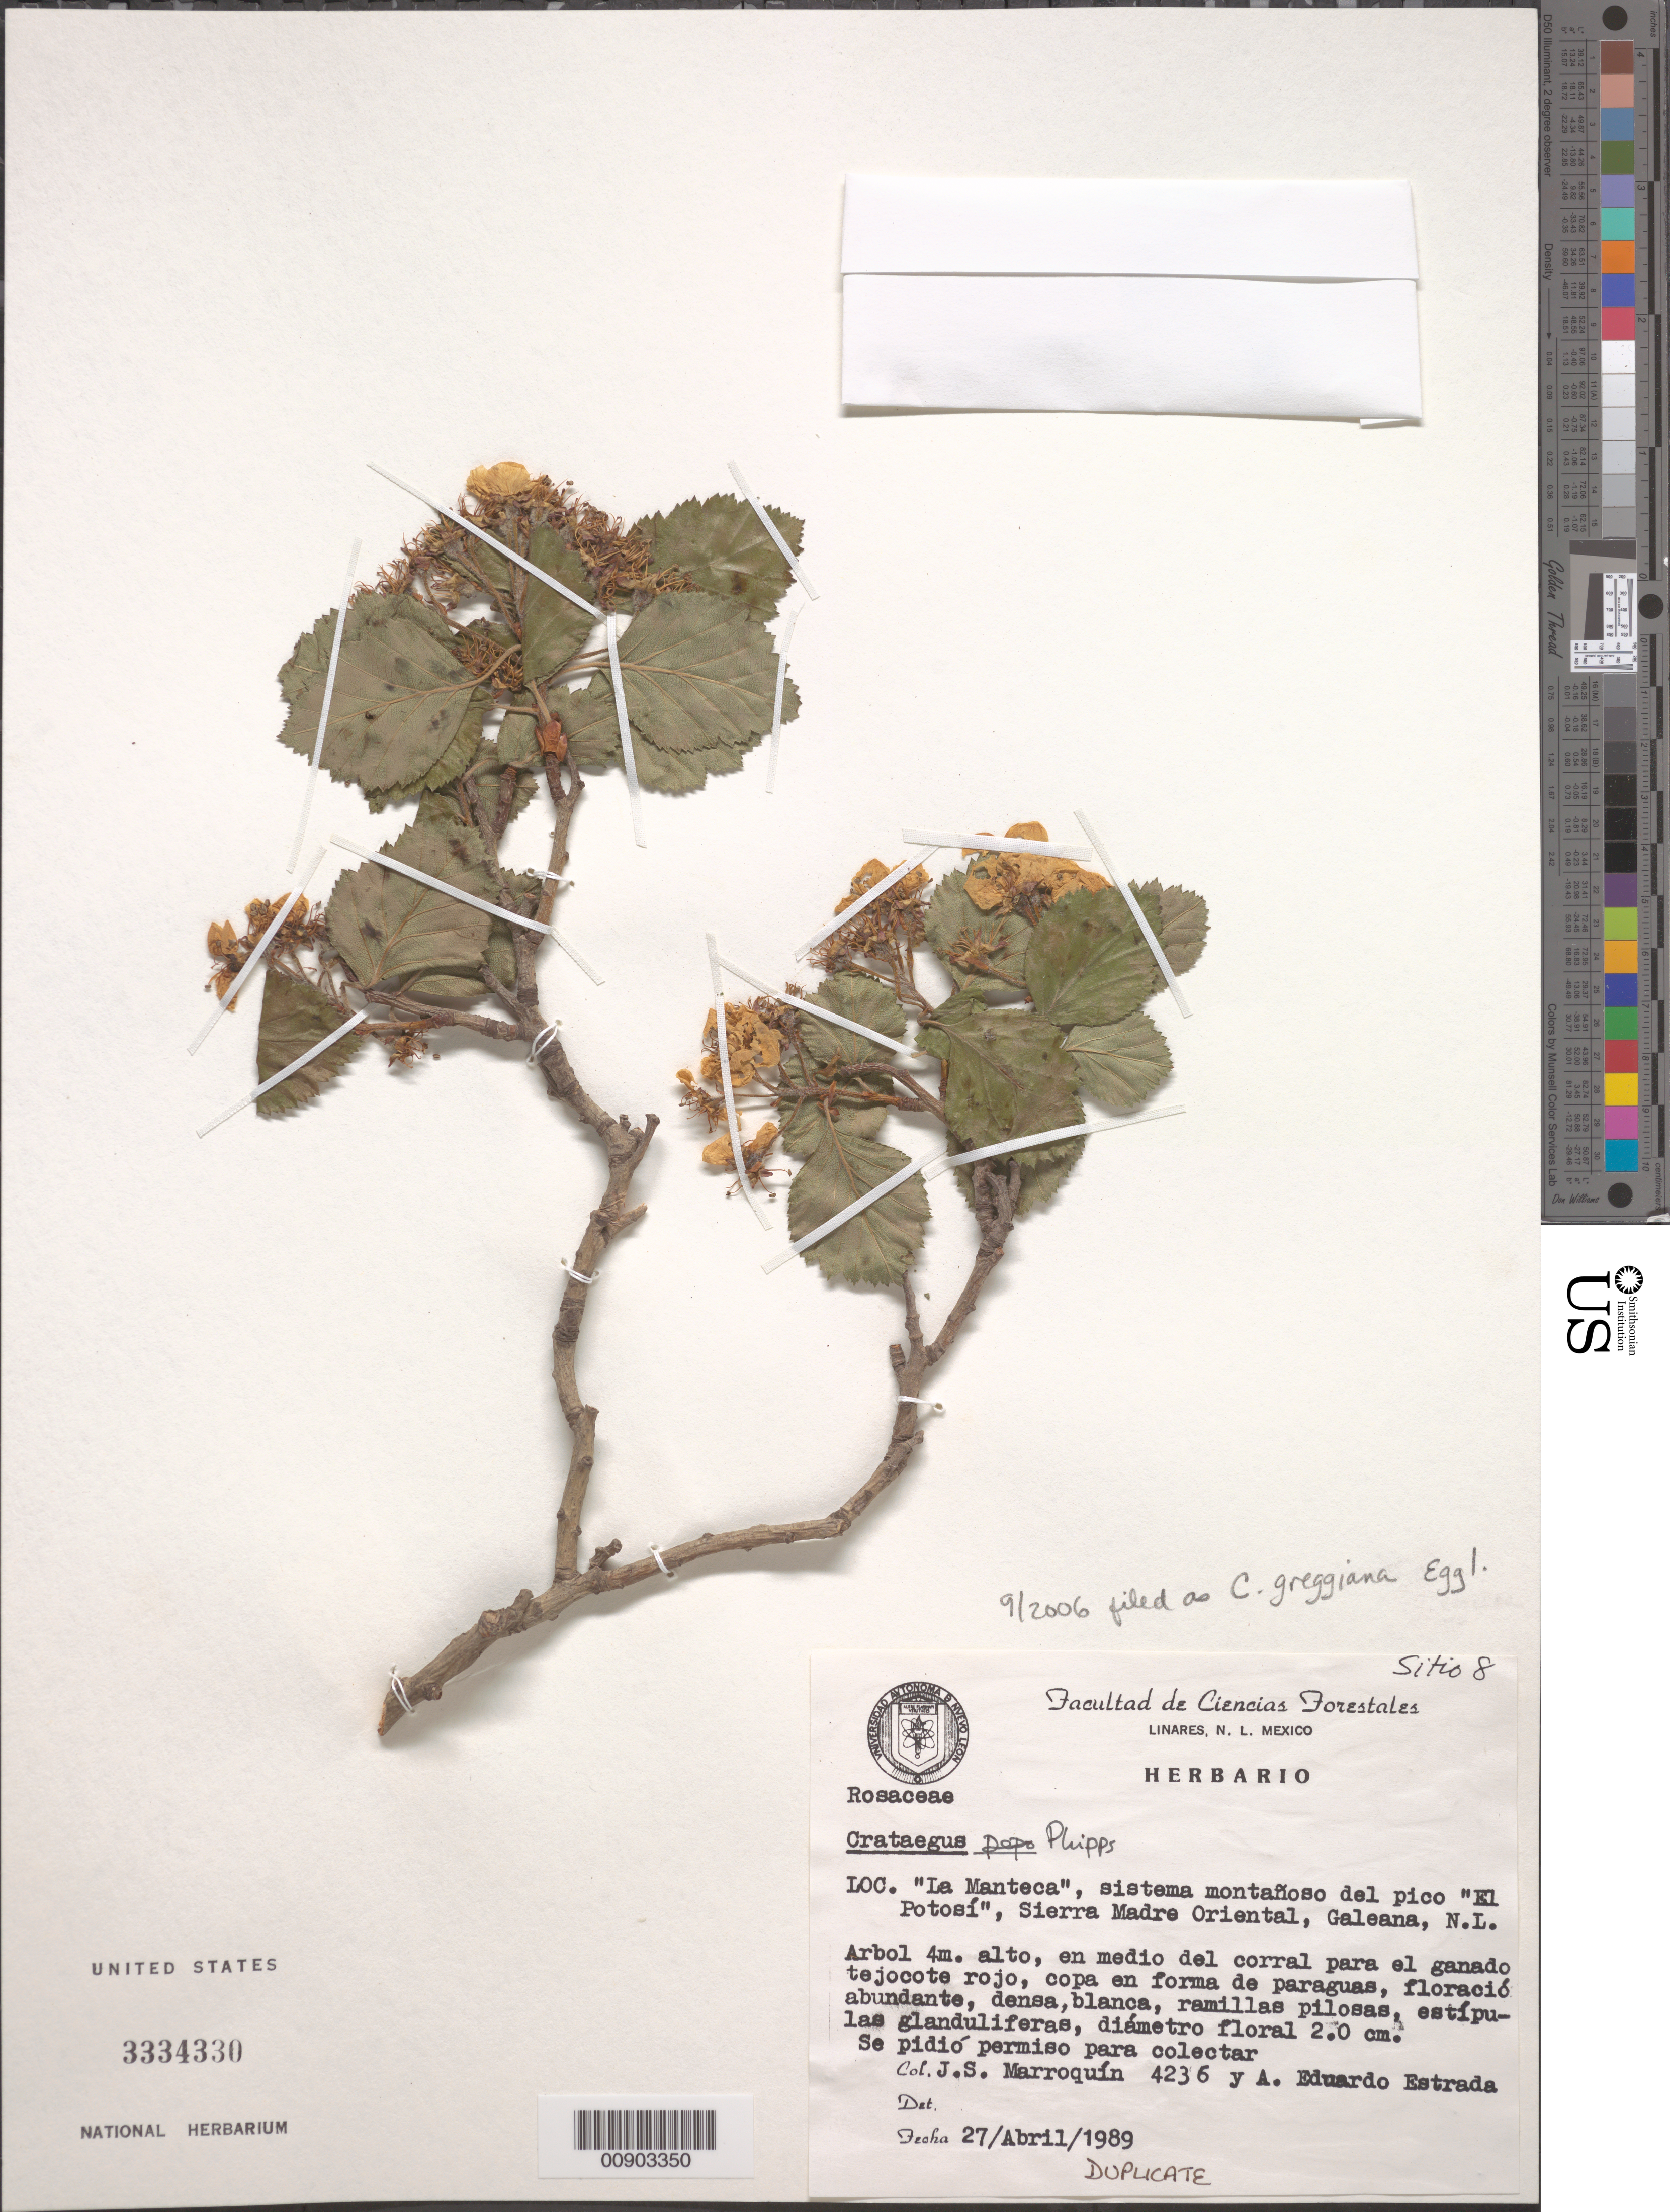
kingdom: Plantae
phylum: Tracheophyta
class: Magnoliopsida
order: Rosales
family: Rosaceae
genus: Crataegus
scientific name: Crataegus greggiana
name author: Eggl.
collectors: J. Marroquin & A. E. Estrada-C.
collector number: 4236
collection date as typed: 27 Apr 1989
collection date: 1989-04-27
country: Mexico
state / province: Nuevo León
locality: La Manteca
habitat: En medio del corral para el ganado.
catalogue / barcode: US 3334330